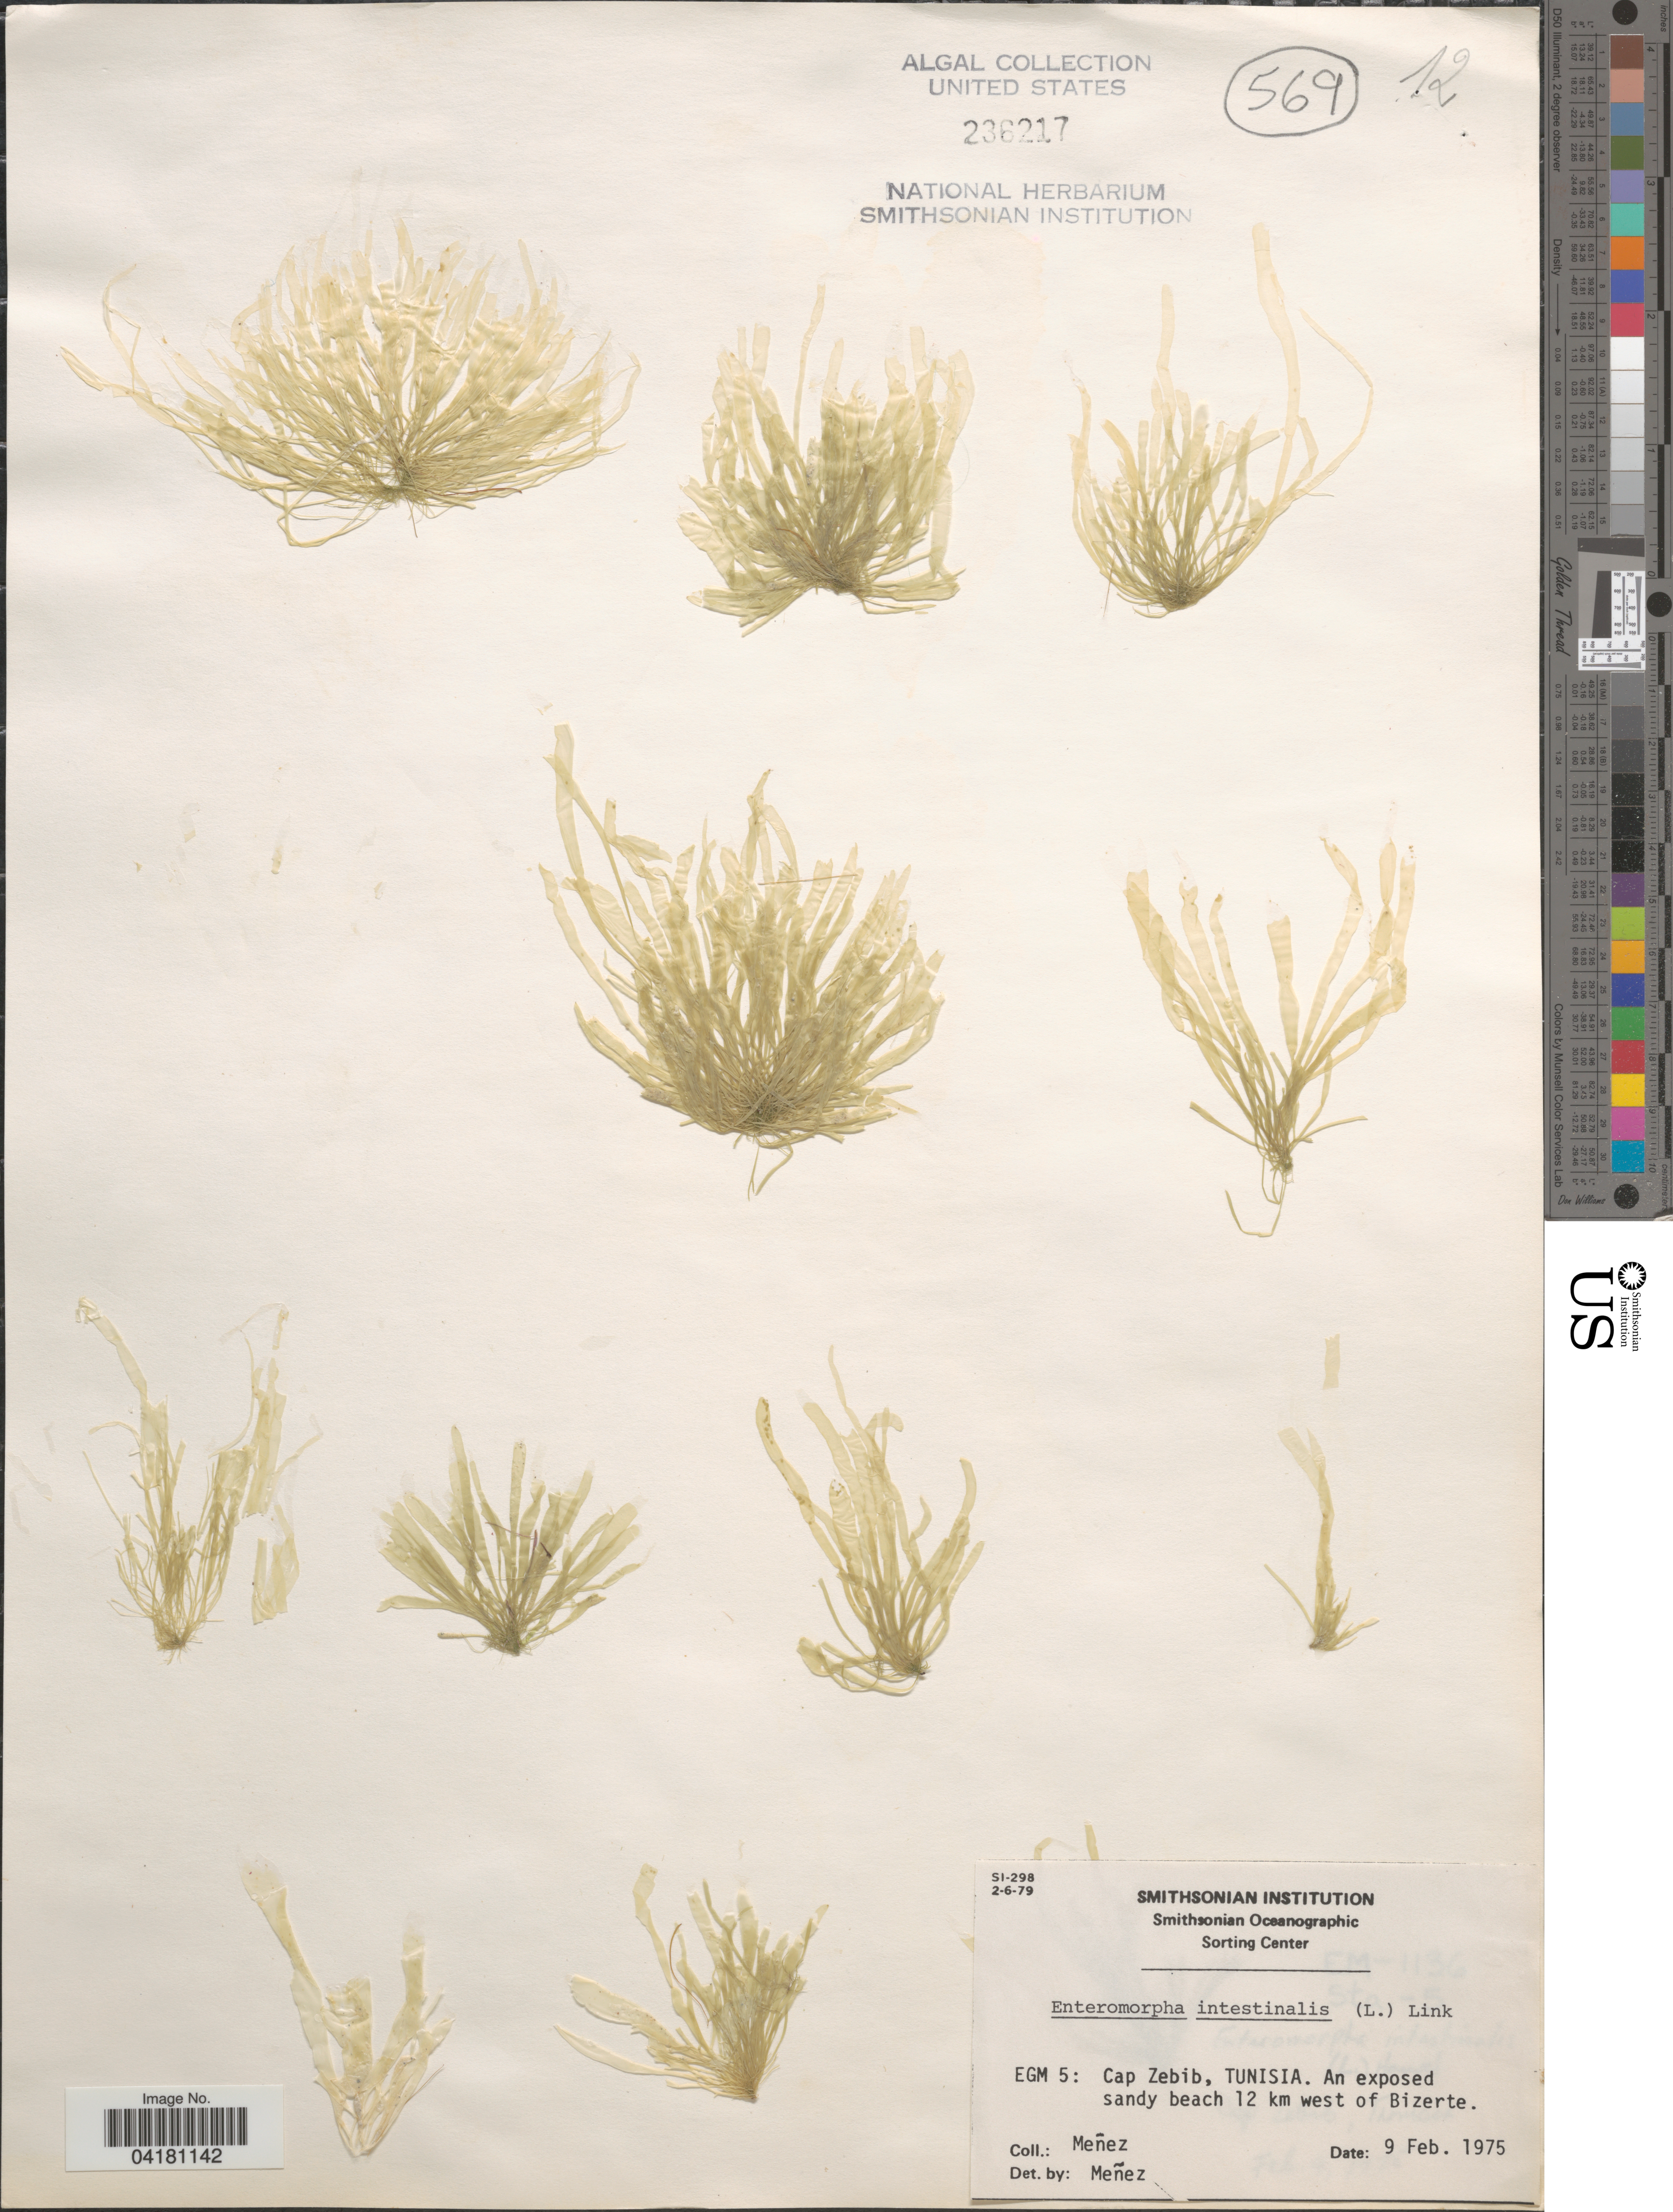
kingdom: Plantae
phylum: Chlorophyta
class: Ulvophyceae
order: Ulvales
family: Ulvaceae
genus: Ulva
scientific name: Ulva intestinalis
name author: L.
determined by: Algae name updating Project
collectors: Menez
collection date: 1975-02-09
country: Tunisia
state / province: Bizerte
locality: EGM 5: Cap Zebib. An exposed sandy beach 12 km west of Bizerte.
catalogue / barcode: US 236217